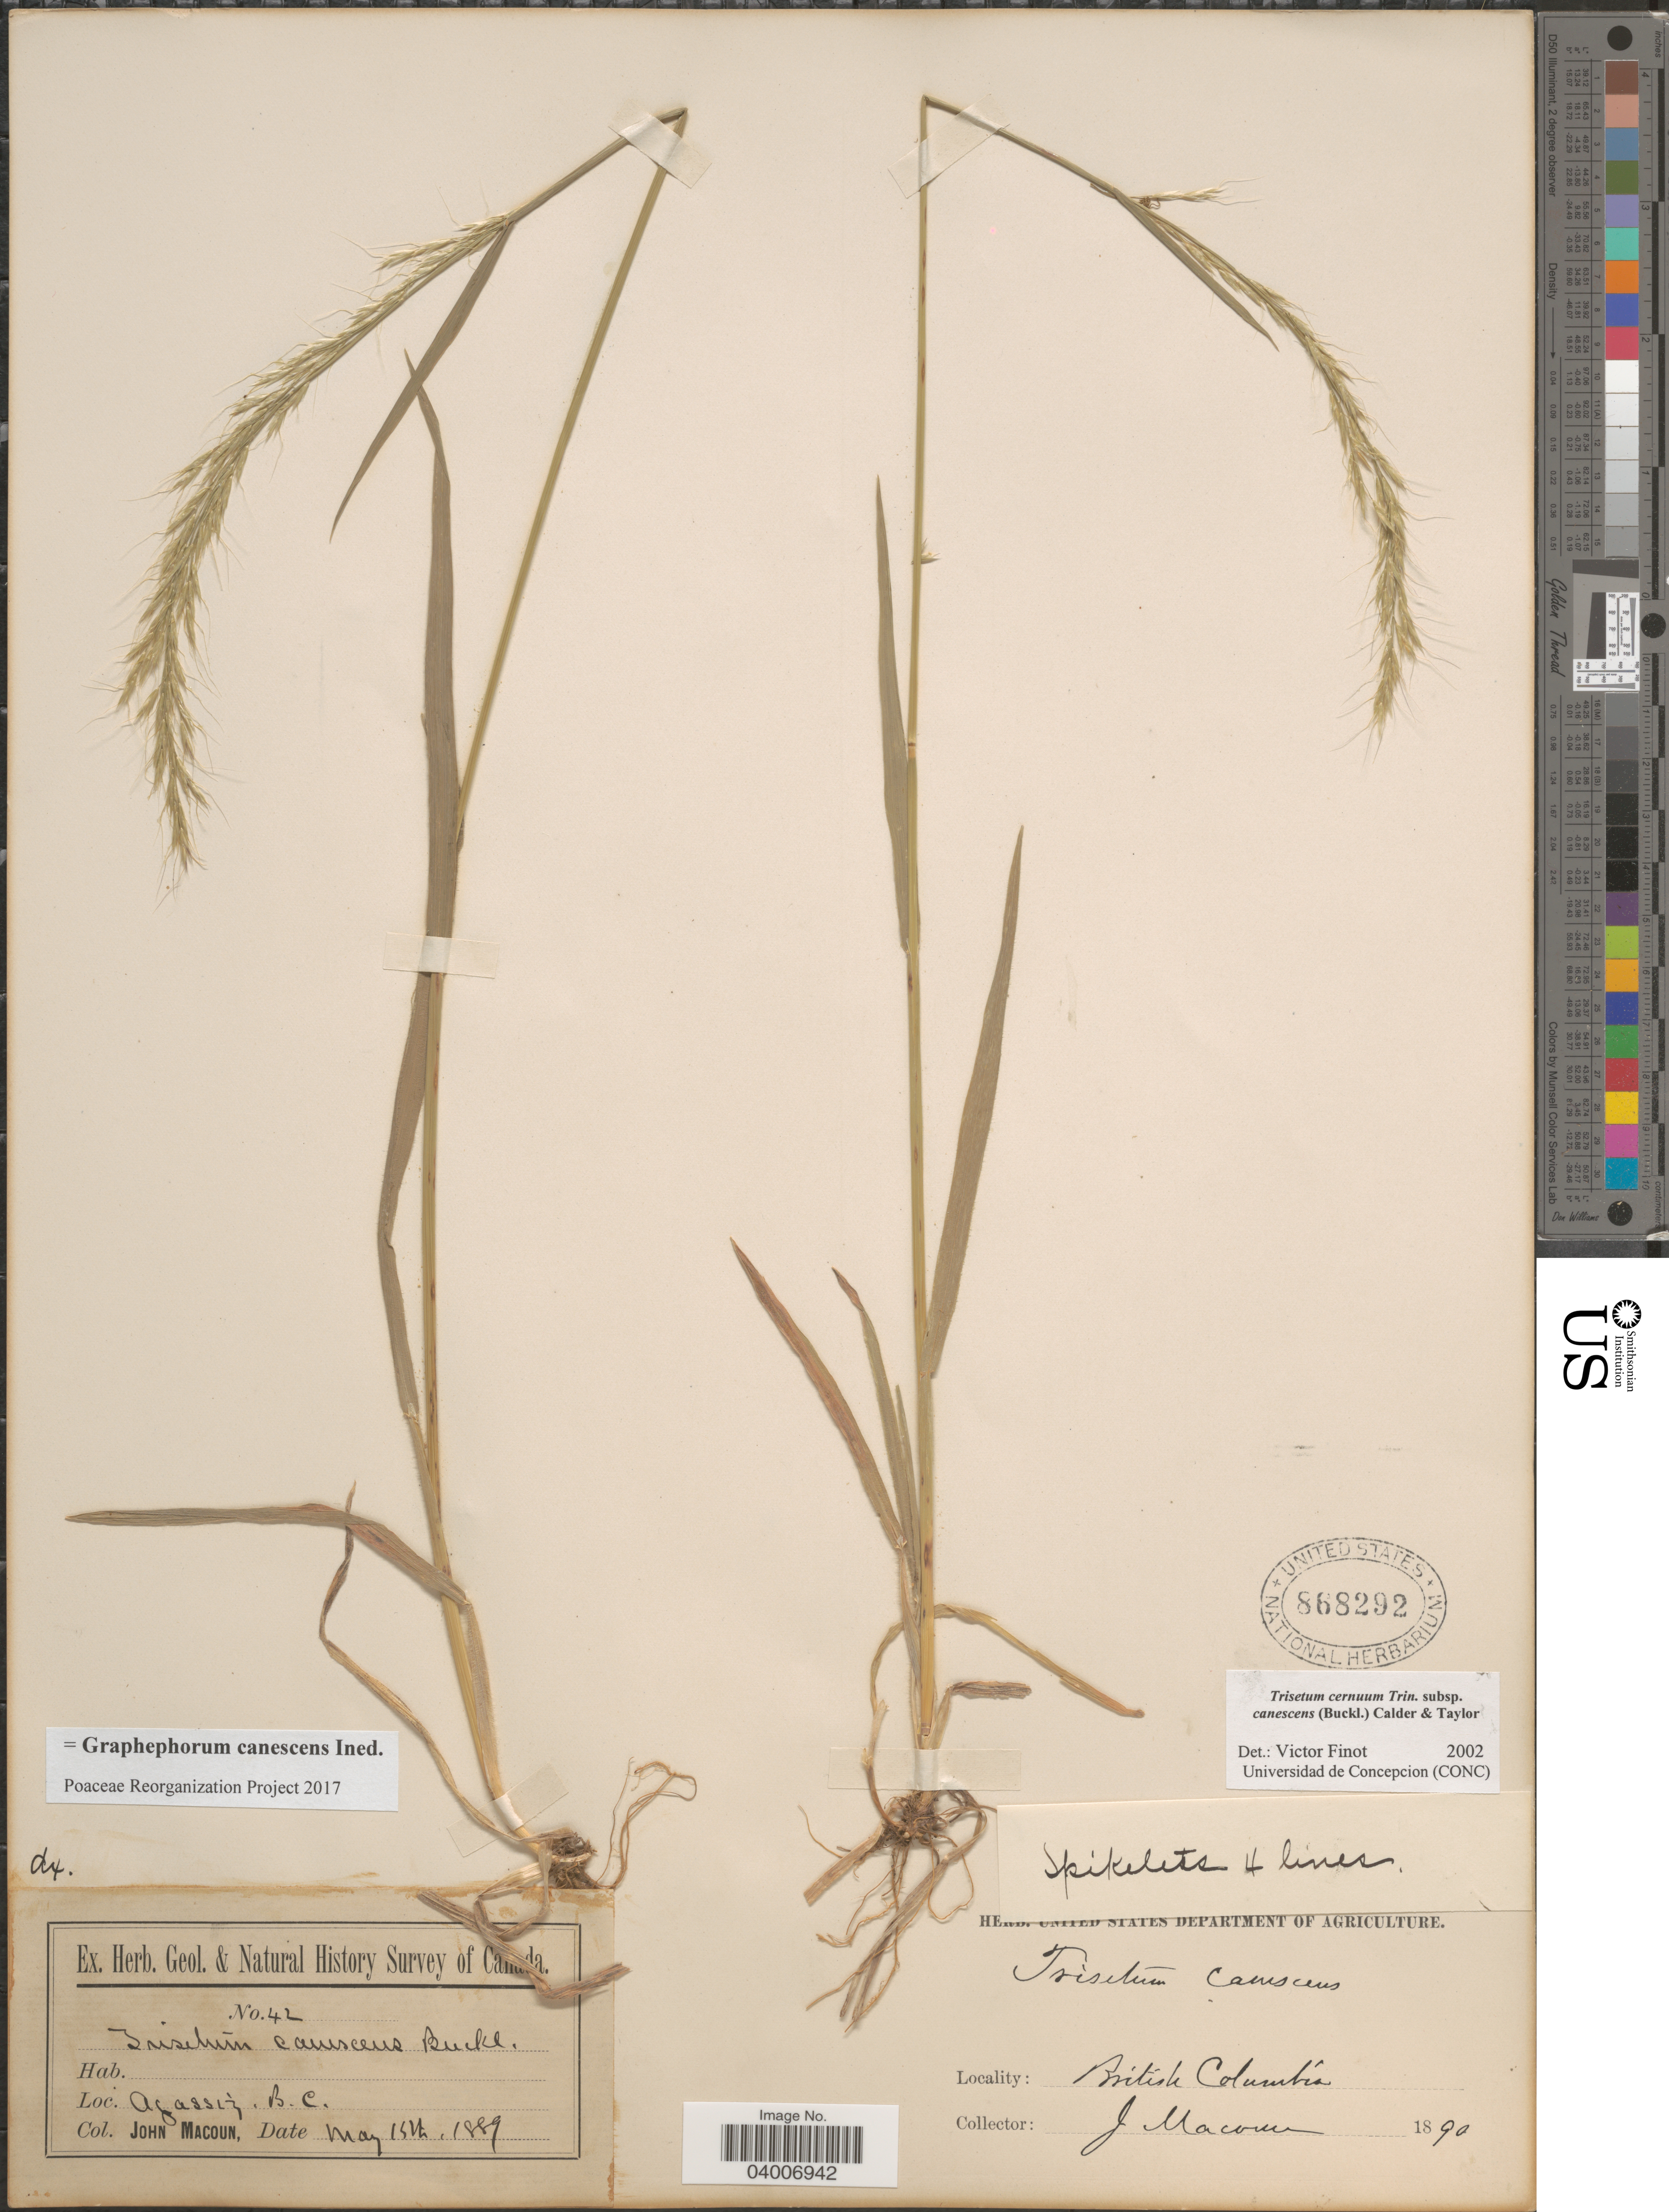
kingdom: Plantae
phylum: Tracheophyta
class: Liliopsida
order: Poales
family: Poaceae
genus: Graphephorum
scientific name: Graphephorum canescens ined.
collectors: J. Macoun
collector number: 42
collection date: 1889-05-15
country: Canada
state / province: British Columbia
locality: Agassiz.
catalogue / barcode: US 868292